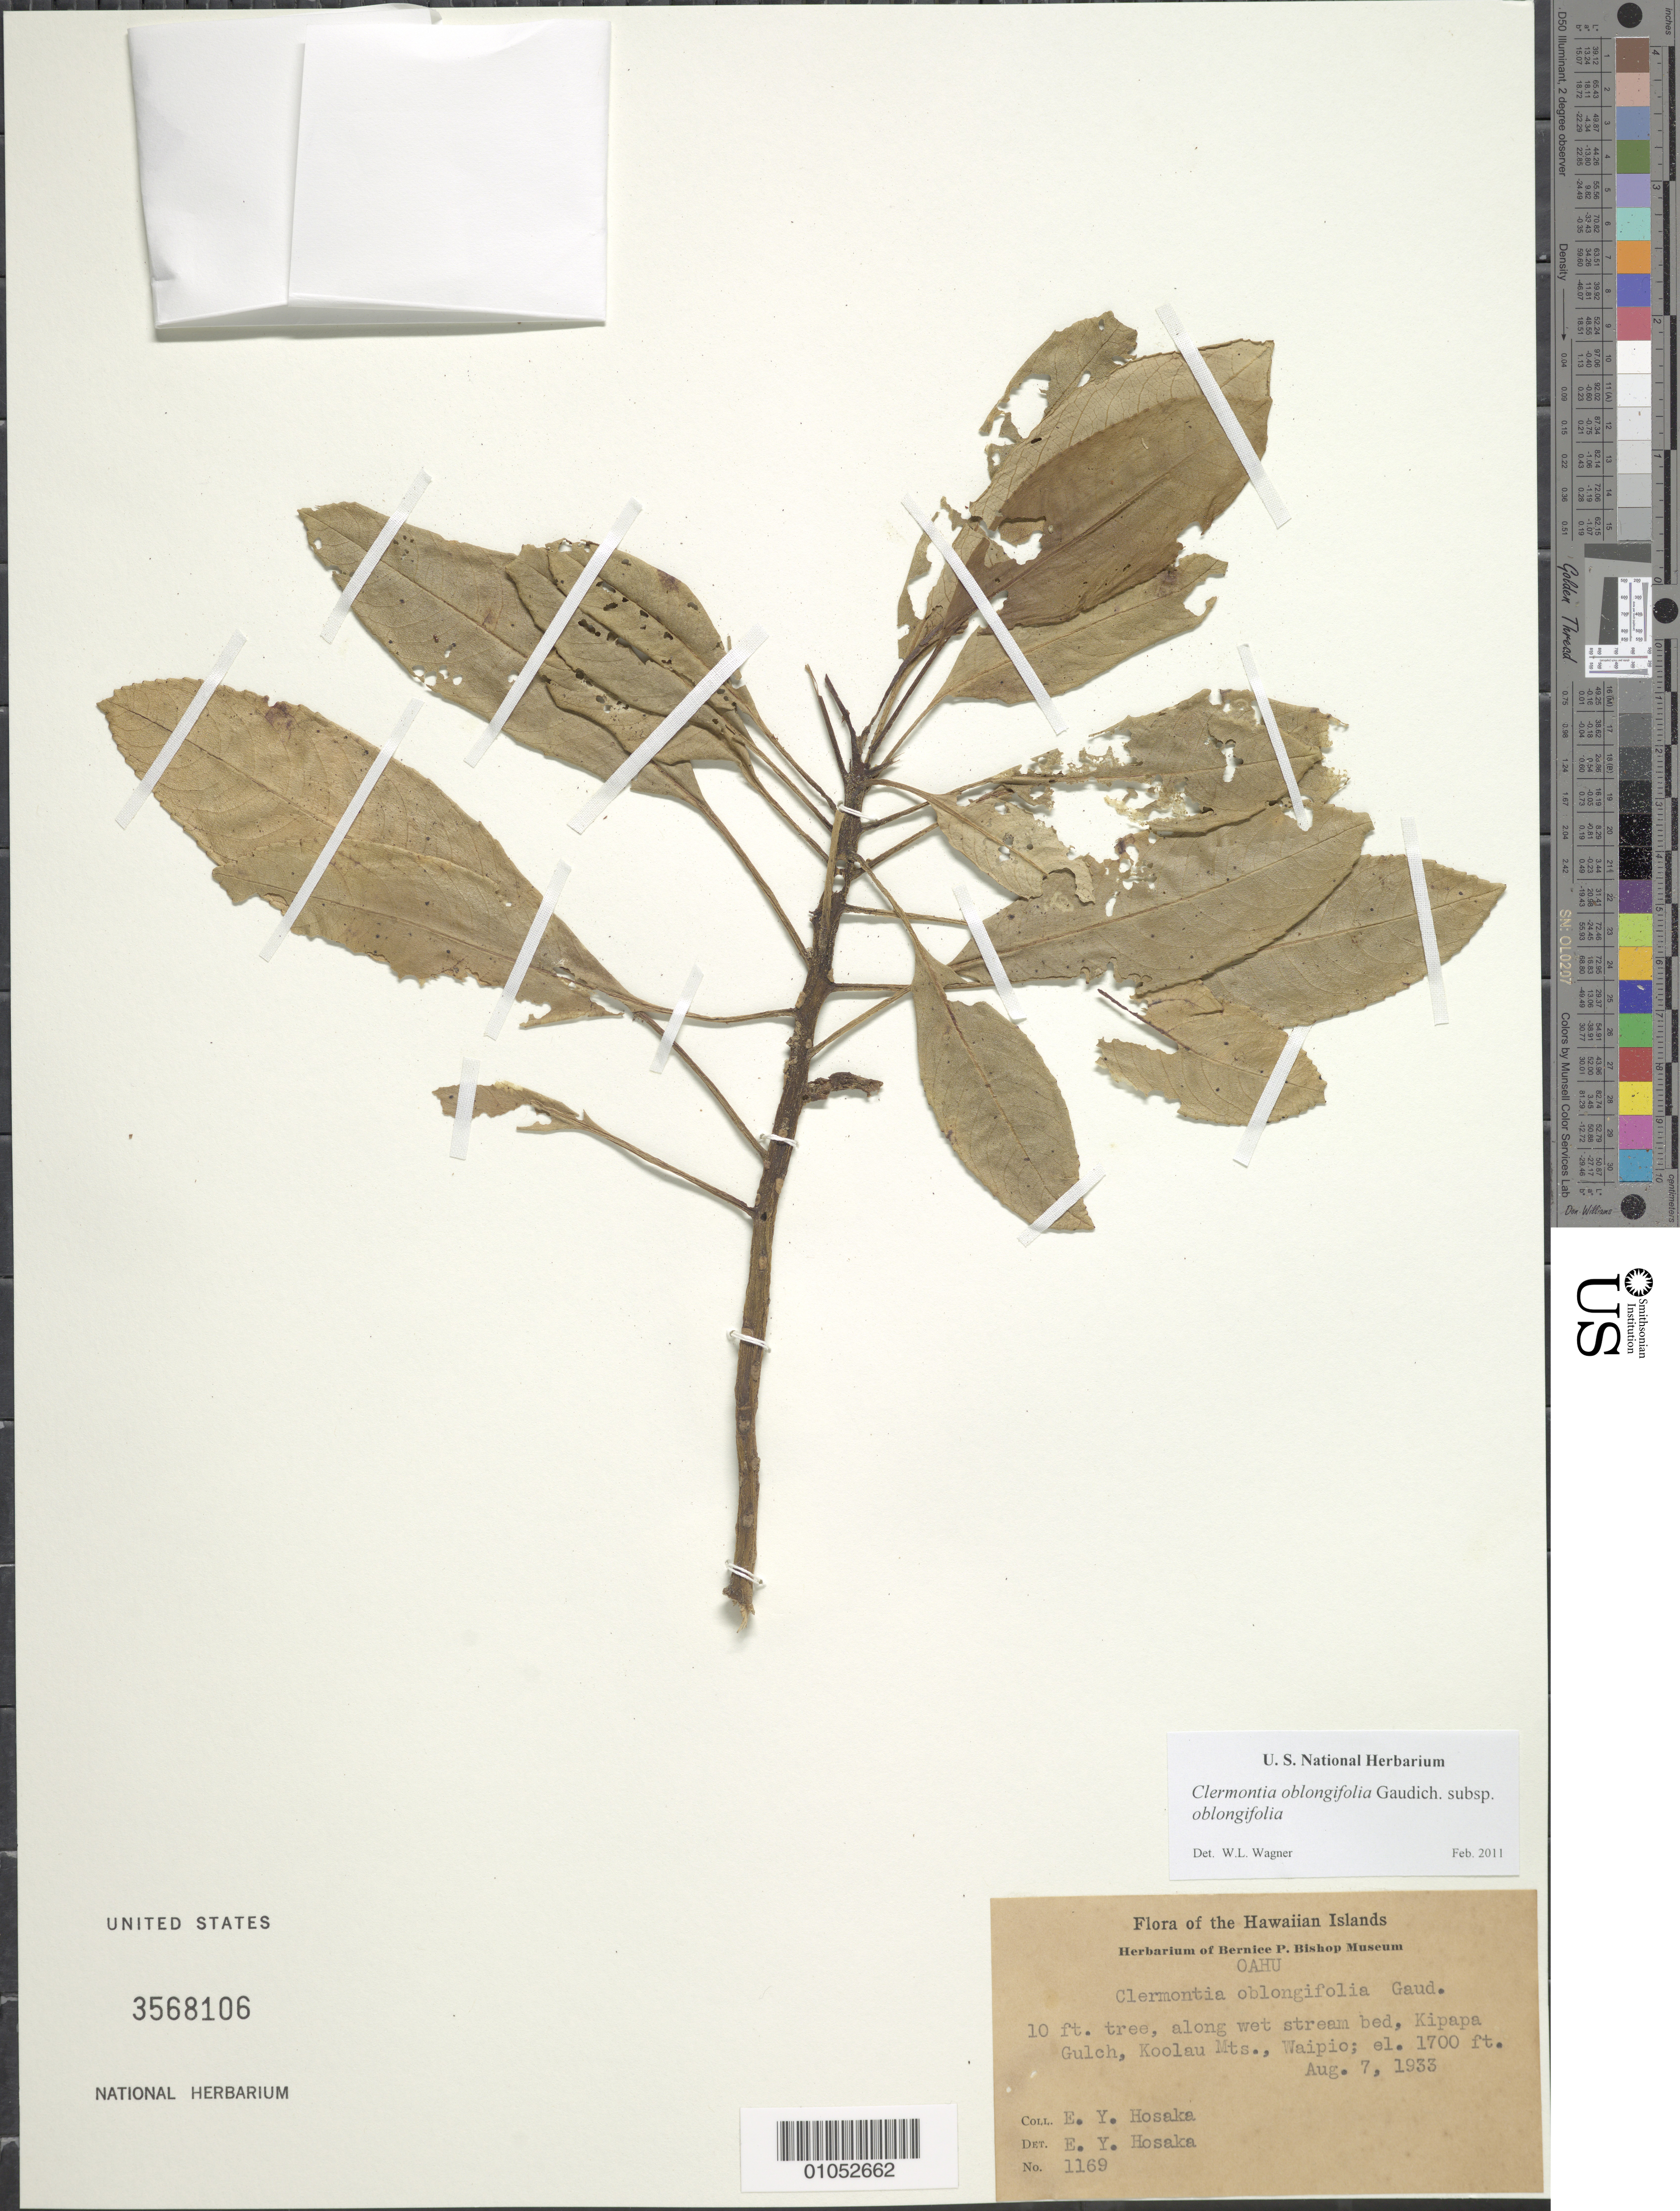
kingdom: Plantae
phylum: Tracheophyta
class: Magnoliopsida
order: Asterales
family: Campanulaceae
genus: Clermontia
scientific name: Clermontia oblongifolia subsp. oblongifolia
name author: Gaudich.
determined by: Wagner, W. L., (BOT), Smithsonian Institution - National Museum of Natural History (UNITED STATES)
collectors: E. Y. Hosaka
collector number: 1169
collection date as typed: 7 Aug 1933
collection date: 1933-08-07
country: United States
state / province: Hawaii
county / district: Honolulu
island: Oahu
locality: Kipapa Gulch, Koolau Mts., Waipio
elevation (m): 518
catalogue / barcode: US 3568106